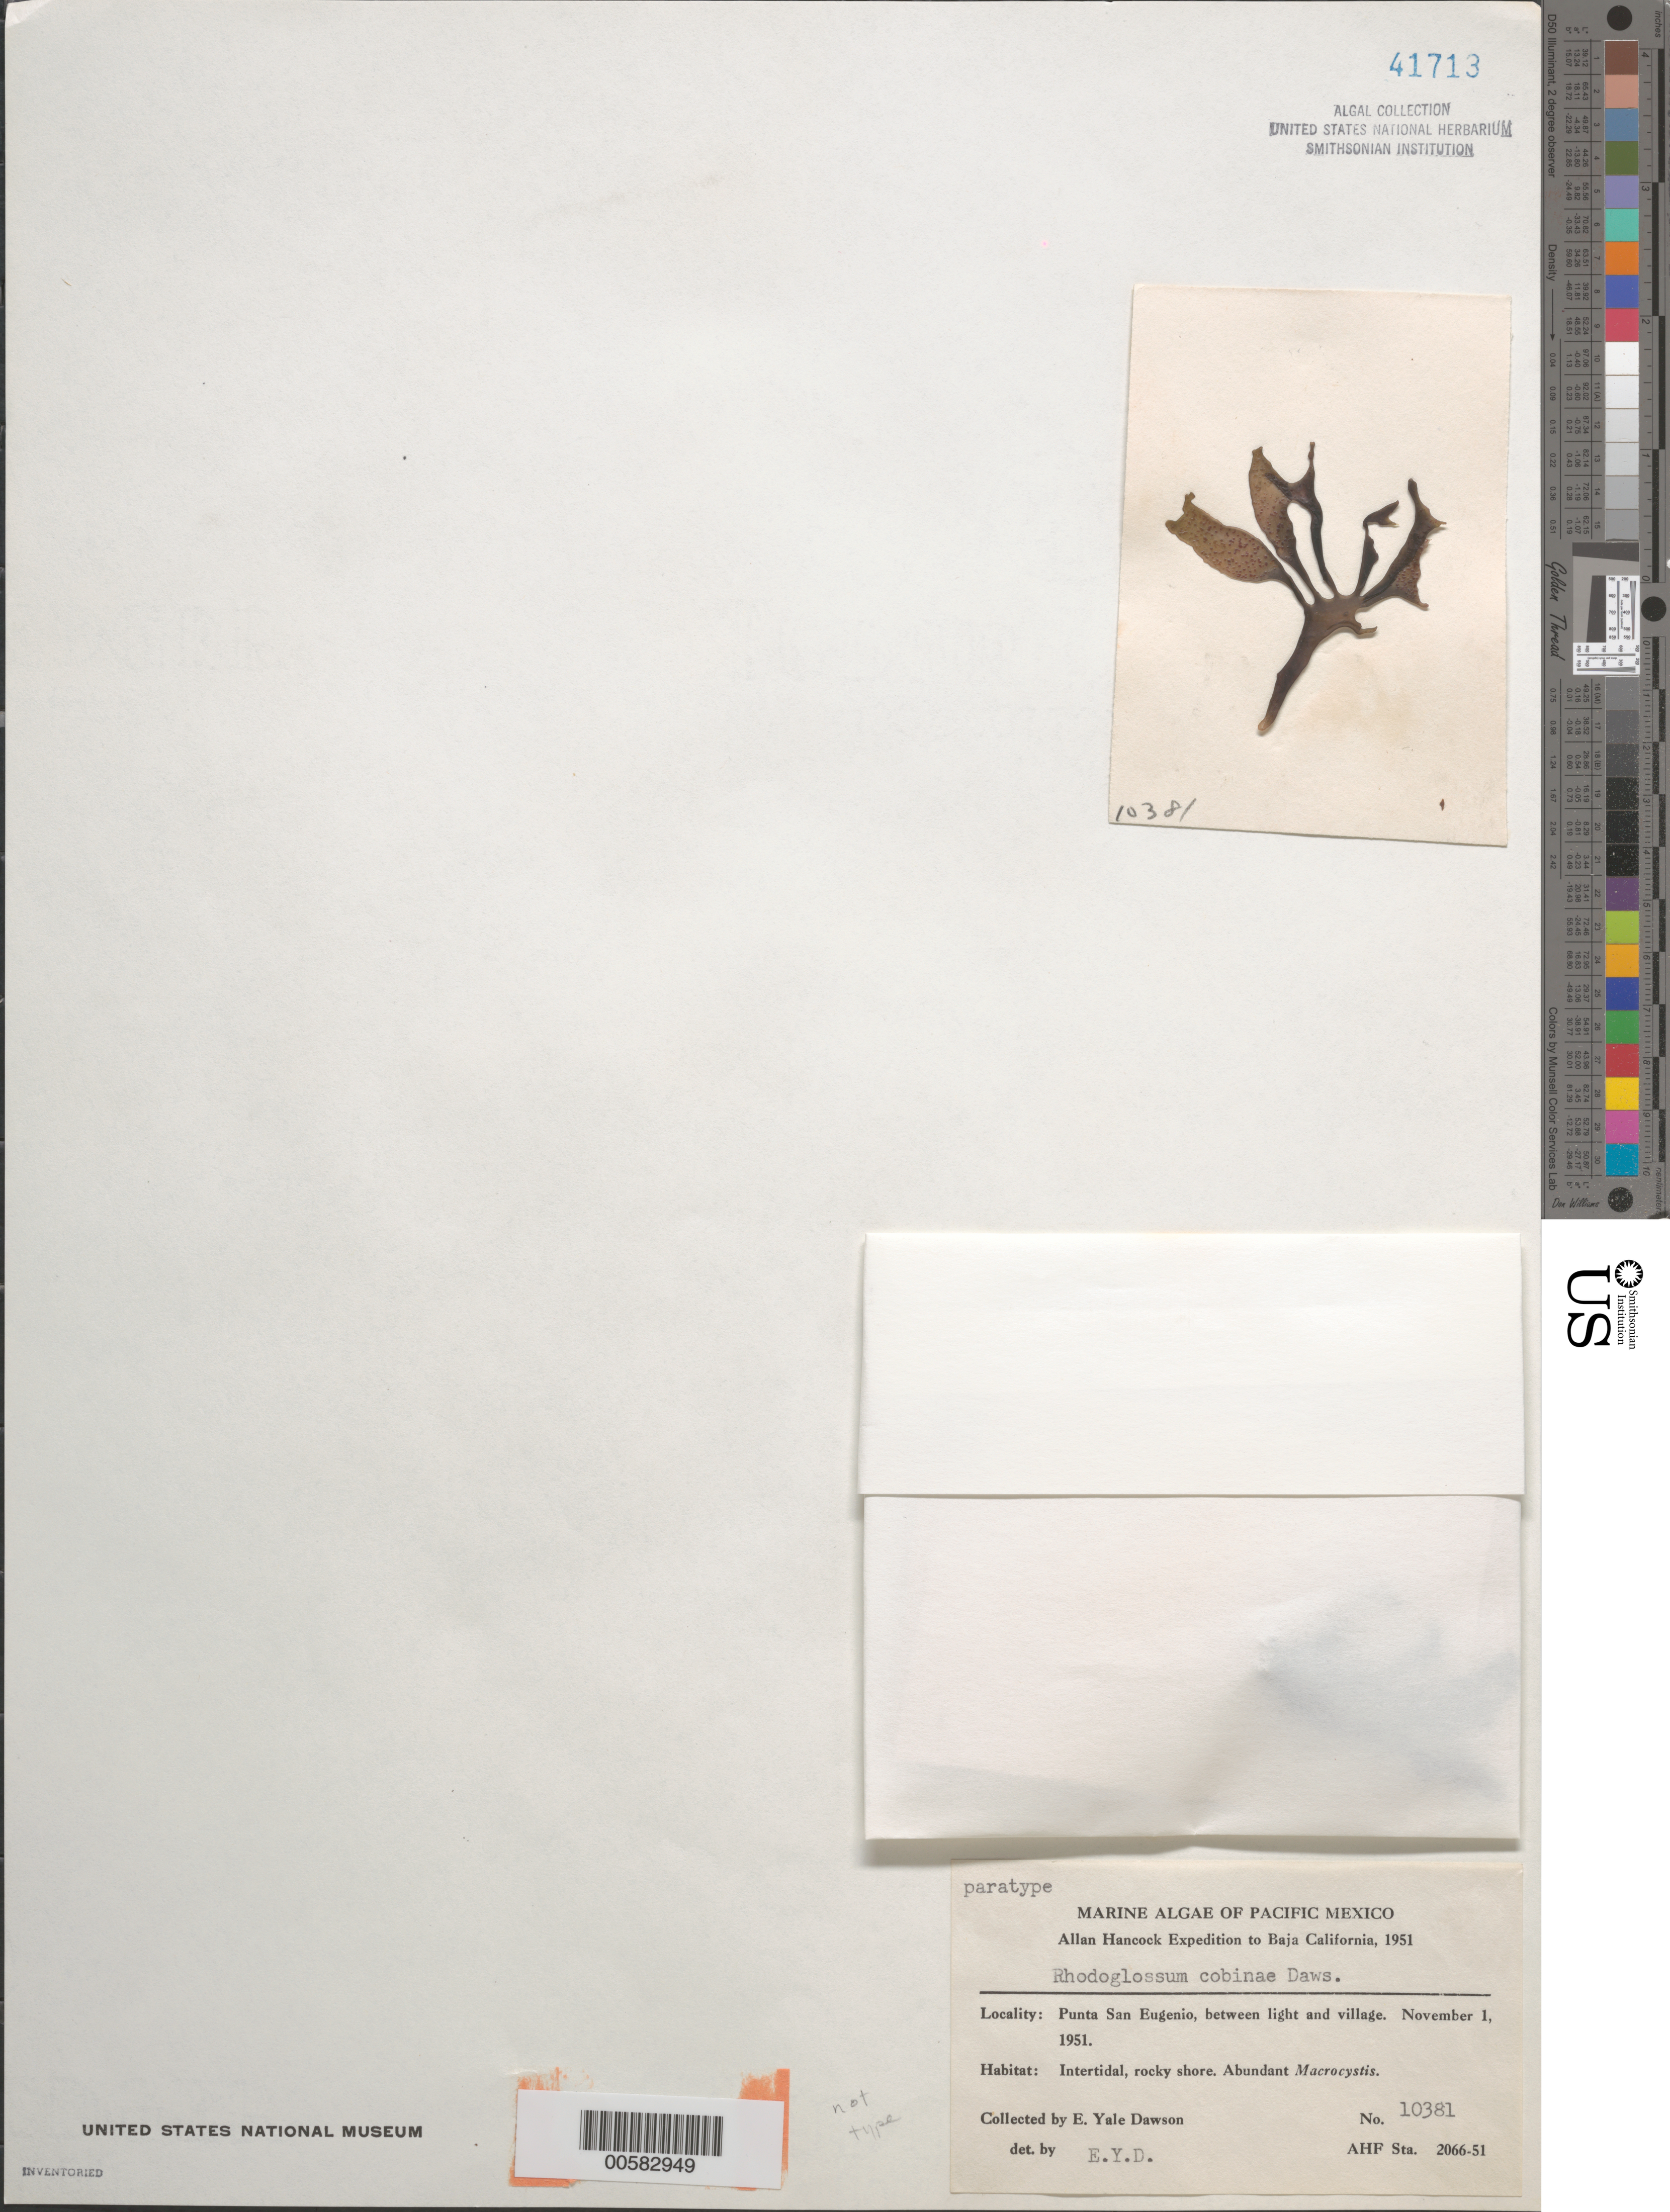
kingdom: Plantae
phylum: Rhodophyta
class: Florideophyceae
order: Gigartinales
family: Gigartinaceae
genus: Mazzaella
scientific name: Mazzaella cobinae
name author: (E.Y. Dawson) Fredericq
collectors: E. Y. Dawson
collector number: EYD 10381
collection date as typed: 01 Nov 1951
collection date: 1951-11-01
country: Mexico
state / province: Baja California Sur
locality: Punta San Eugenio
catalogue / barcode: US 41713